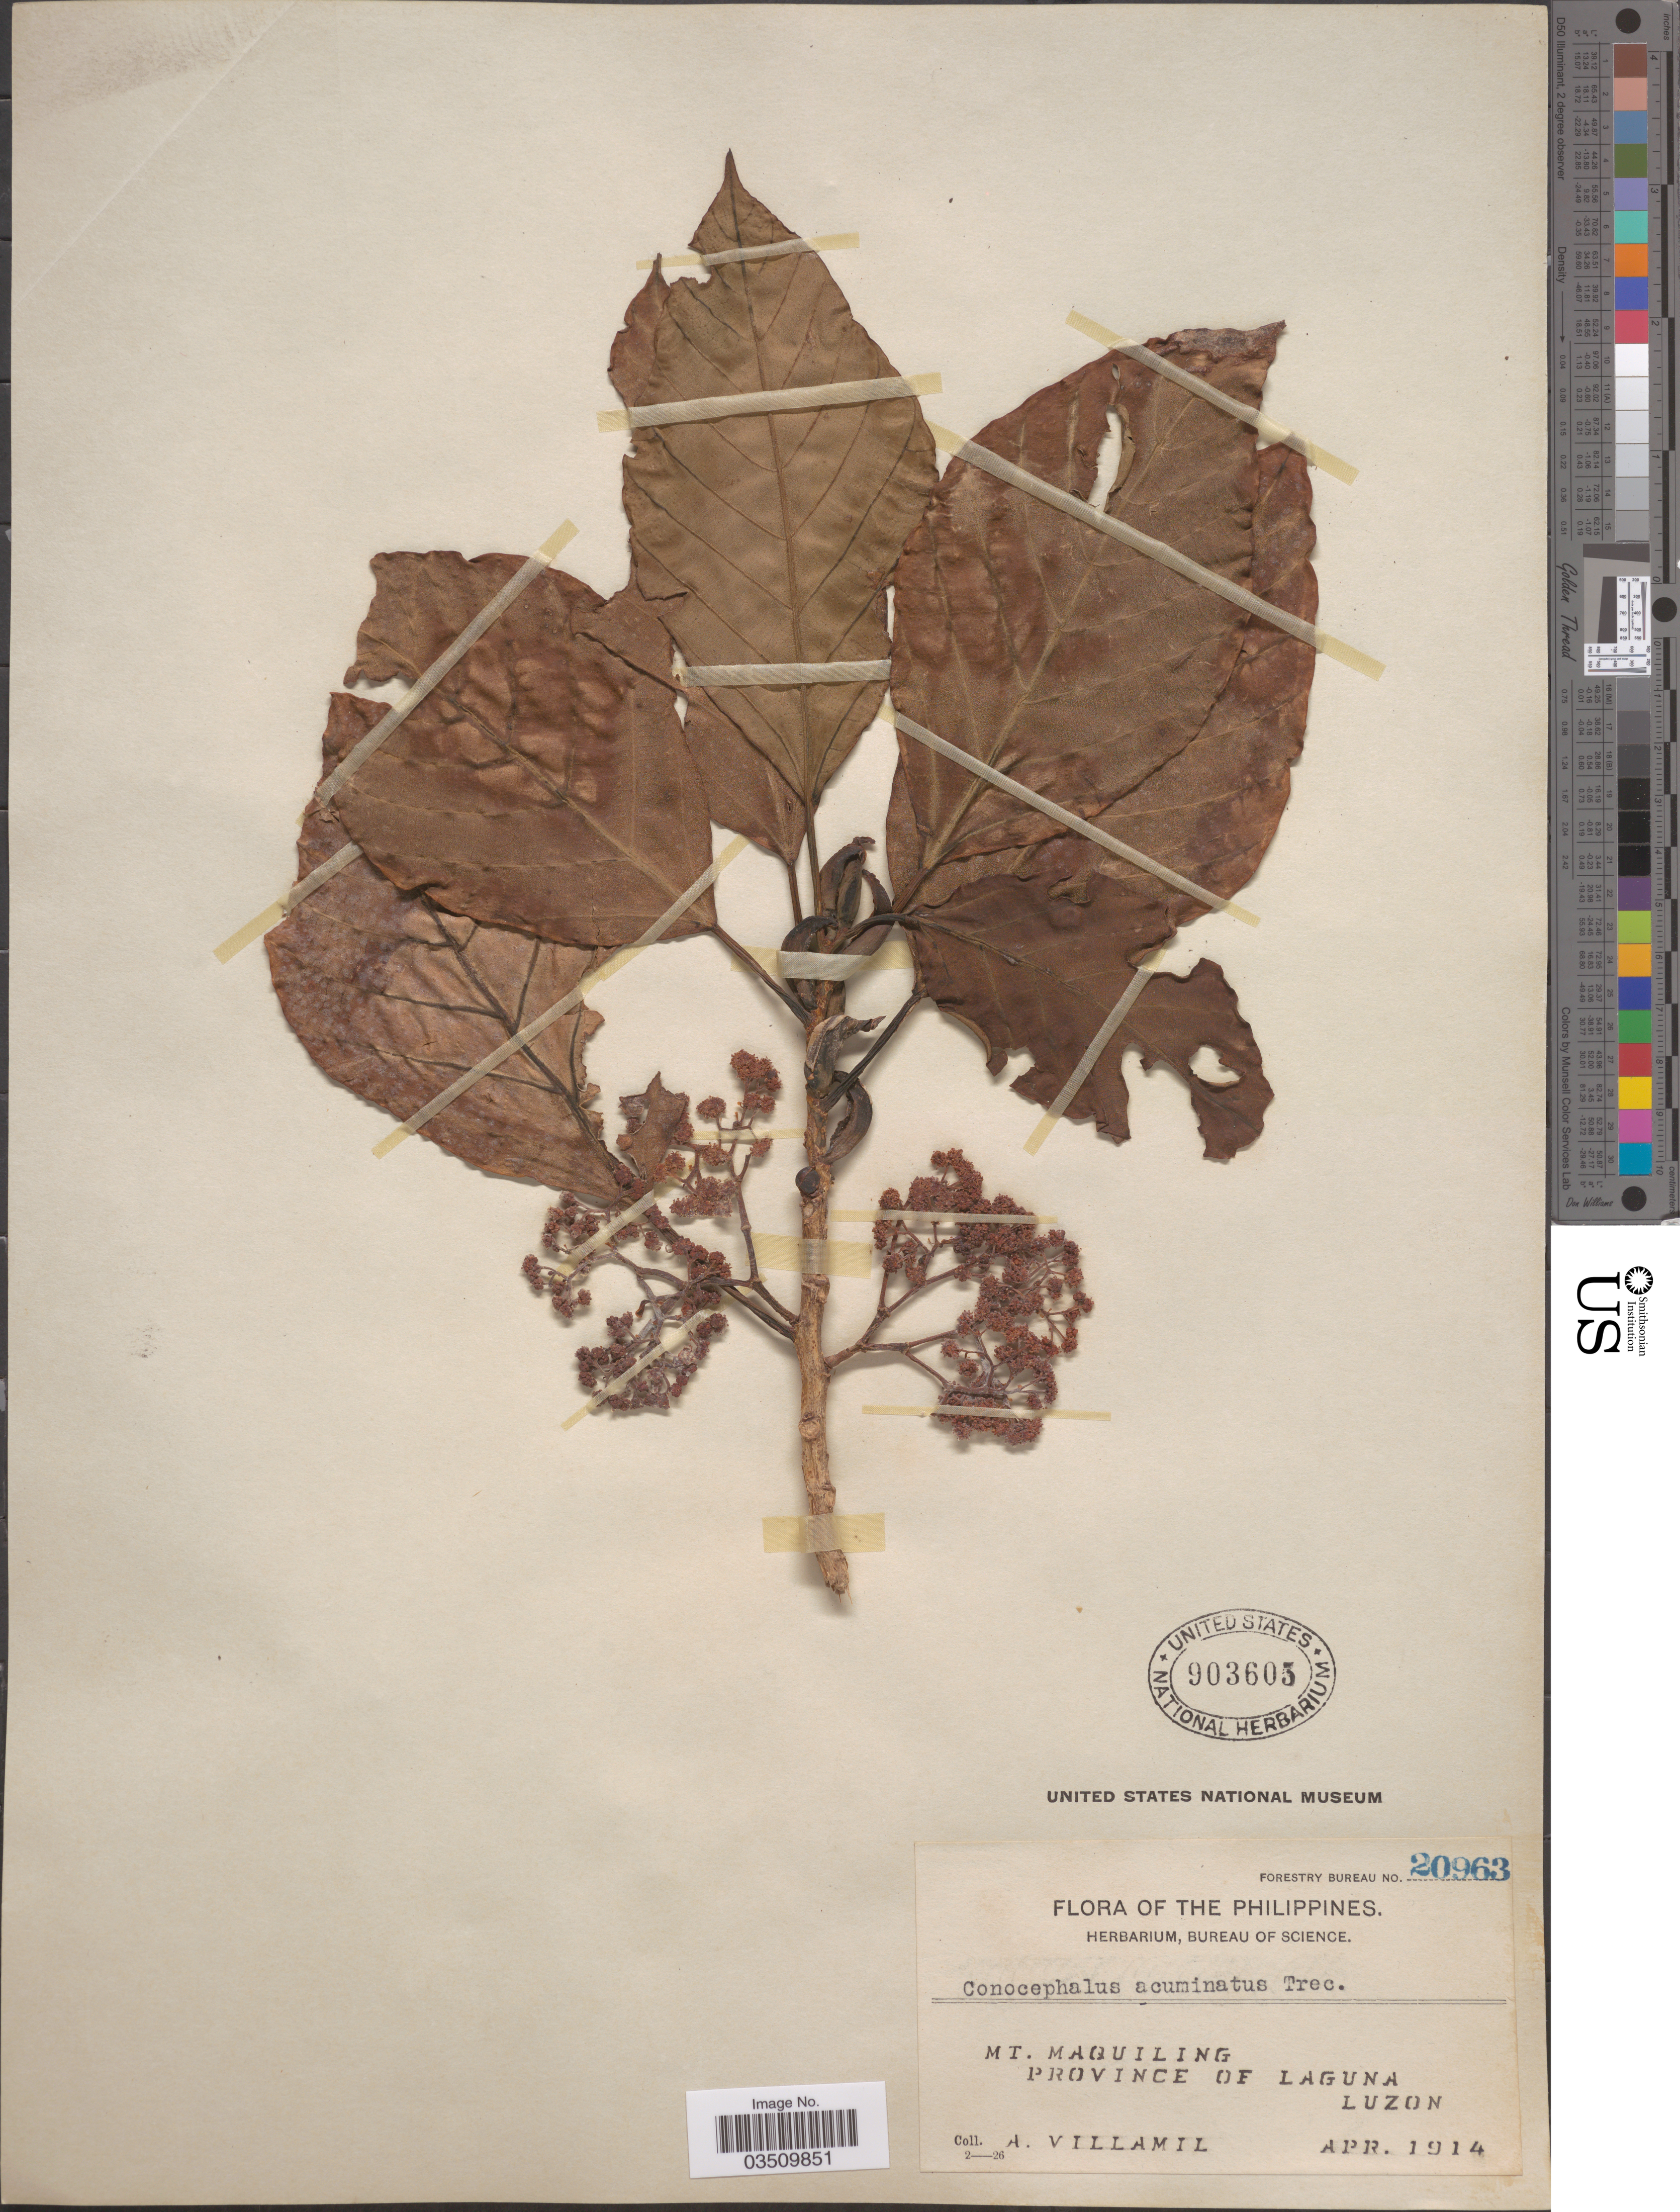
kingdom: Plantae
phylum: Tracheophyta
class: Magnoliopsida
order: Rosales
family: Urticaceae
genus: Poikilospermum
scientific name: Poikilospermum acuminatum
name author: (Trécul) Merr.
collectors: A. Villamil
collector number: Forestry Bureau 20963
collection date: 1914-04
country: Philippines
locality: Mt. Maquiling. Province of Laguna, Luzon.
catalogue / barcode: US 903605